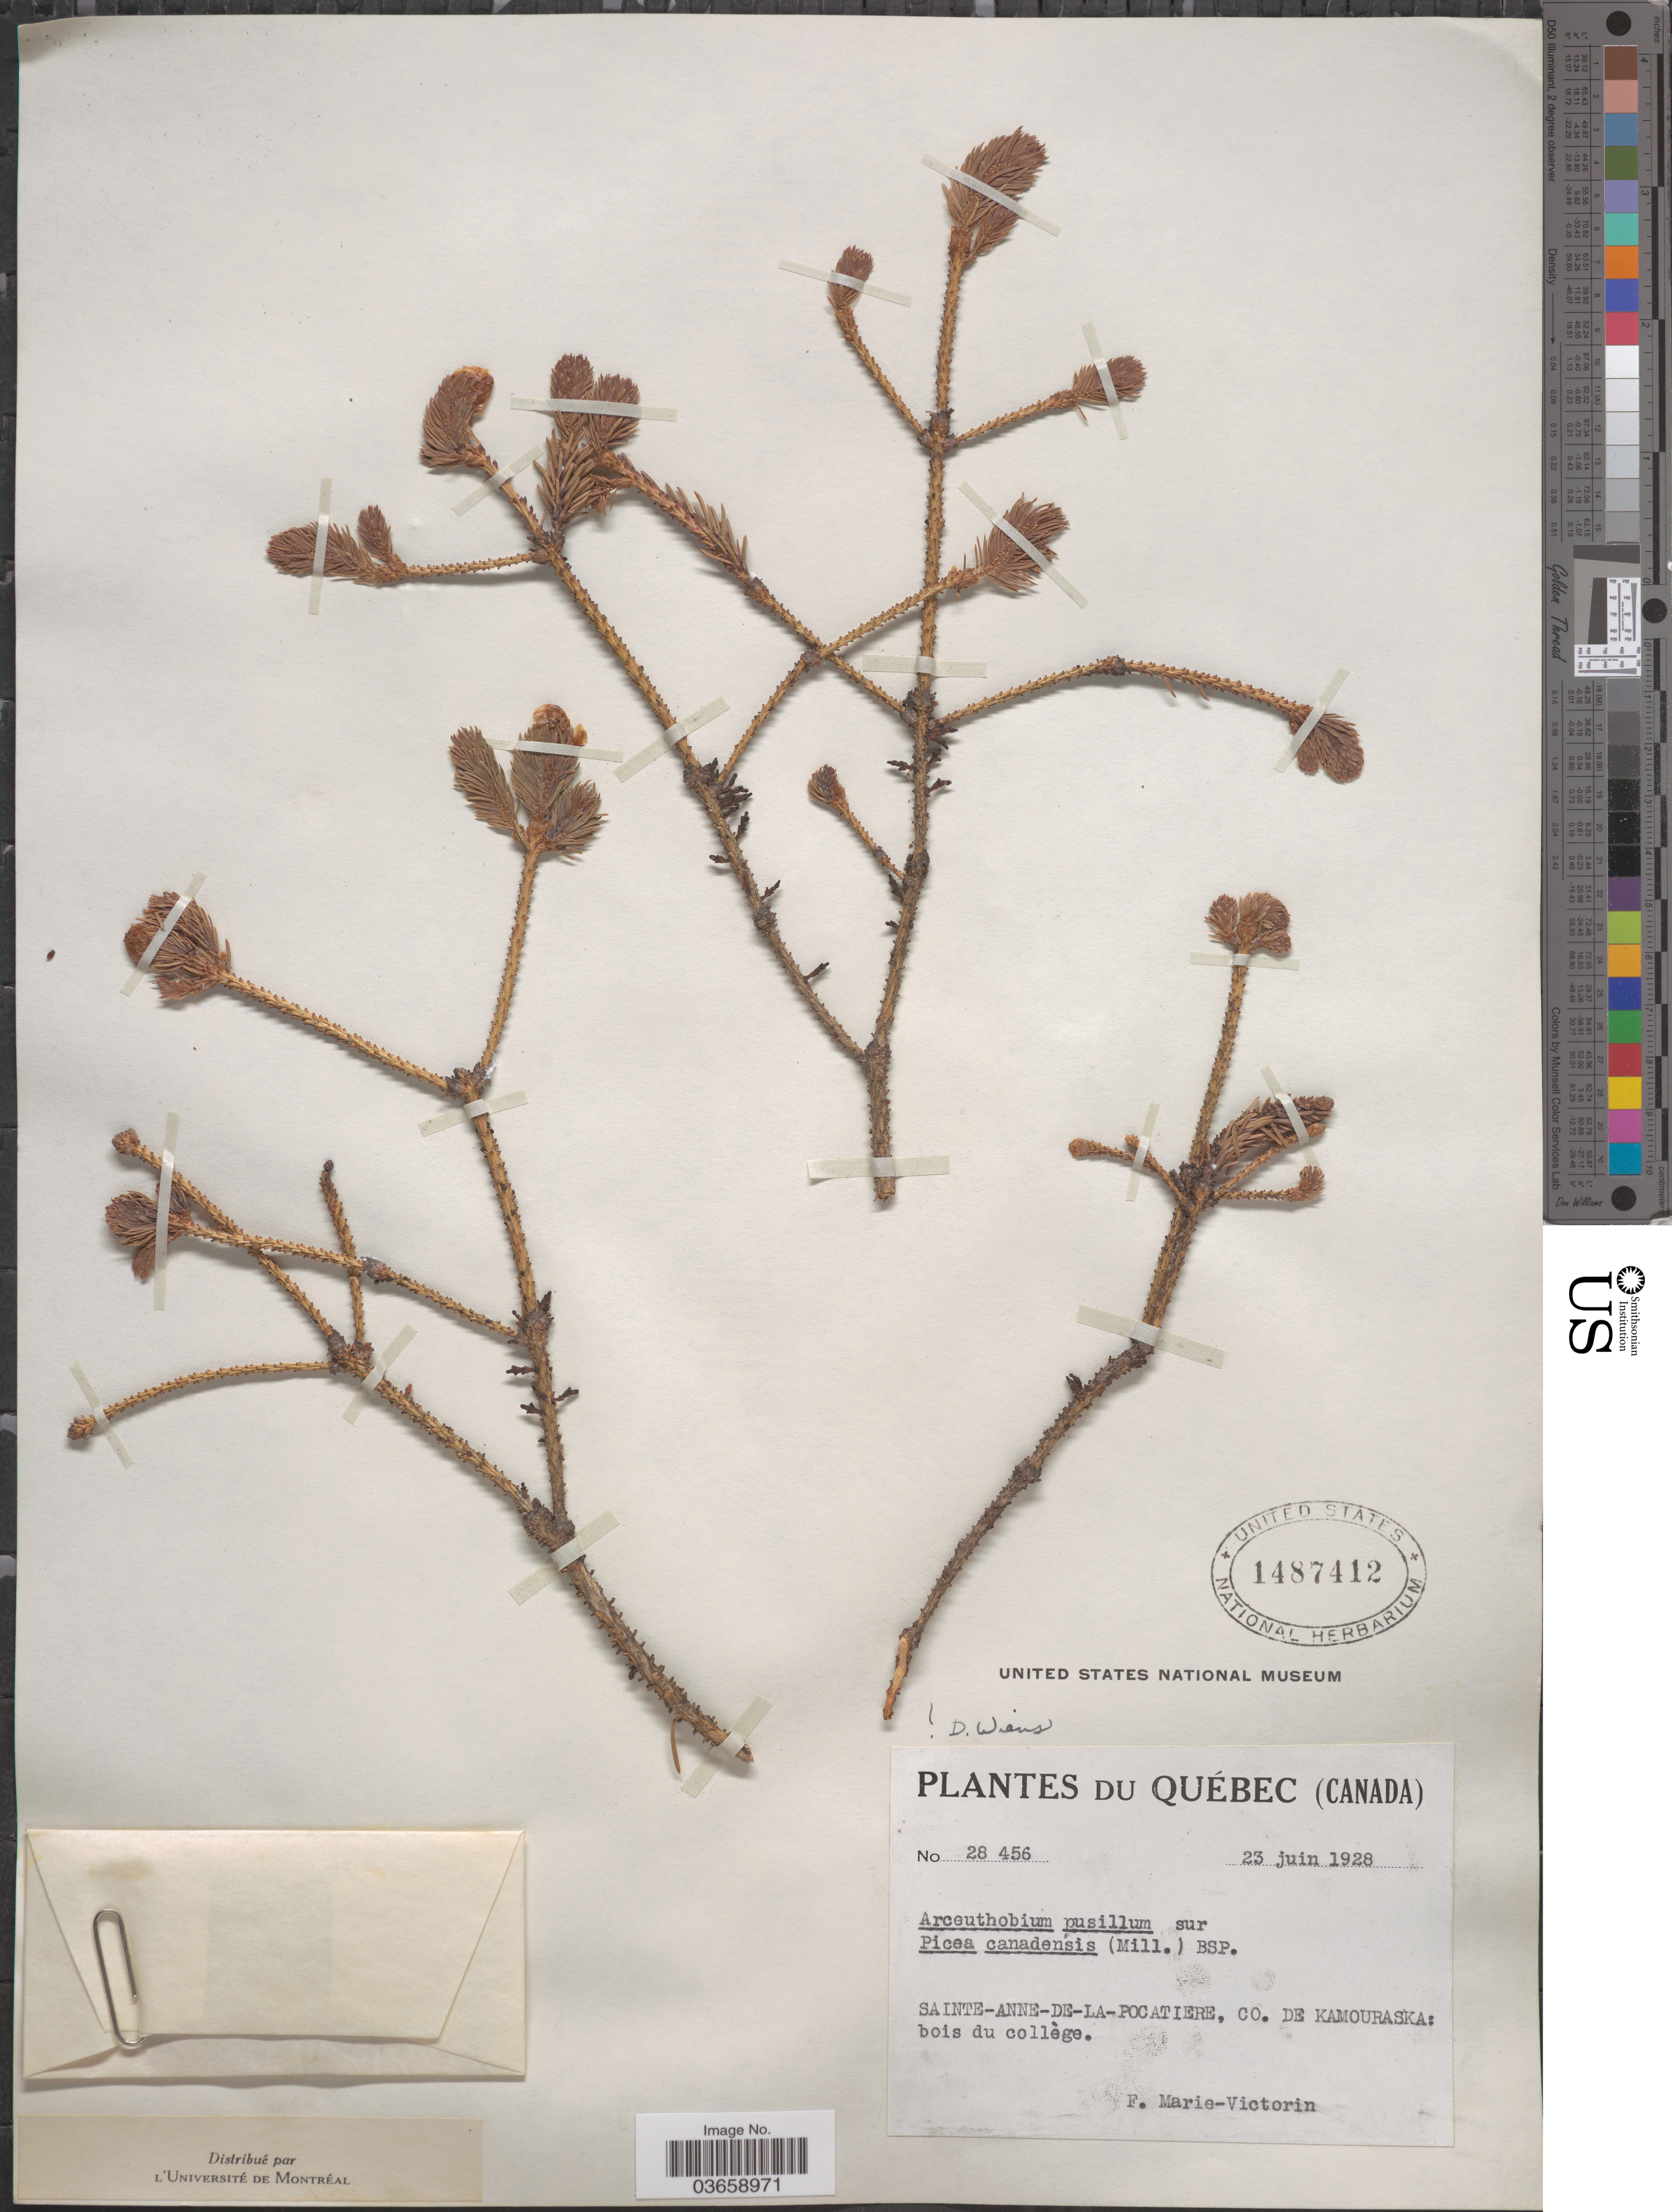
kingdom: Plantae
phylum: Tracheophyta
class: Magnoliopsida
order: Santalales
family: Viscaceae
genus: Arceuthobium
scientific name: Arceuthobium pusillum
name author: Peck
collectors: F. Marie-Victorin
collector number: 28456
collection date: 1928-06-23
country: Canada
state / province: Quebec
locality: Sainte-Anne-De-La-Pocatiere, Co. De Kamouraska: bois du collège.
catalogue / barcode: US 1487412